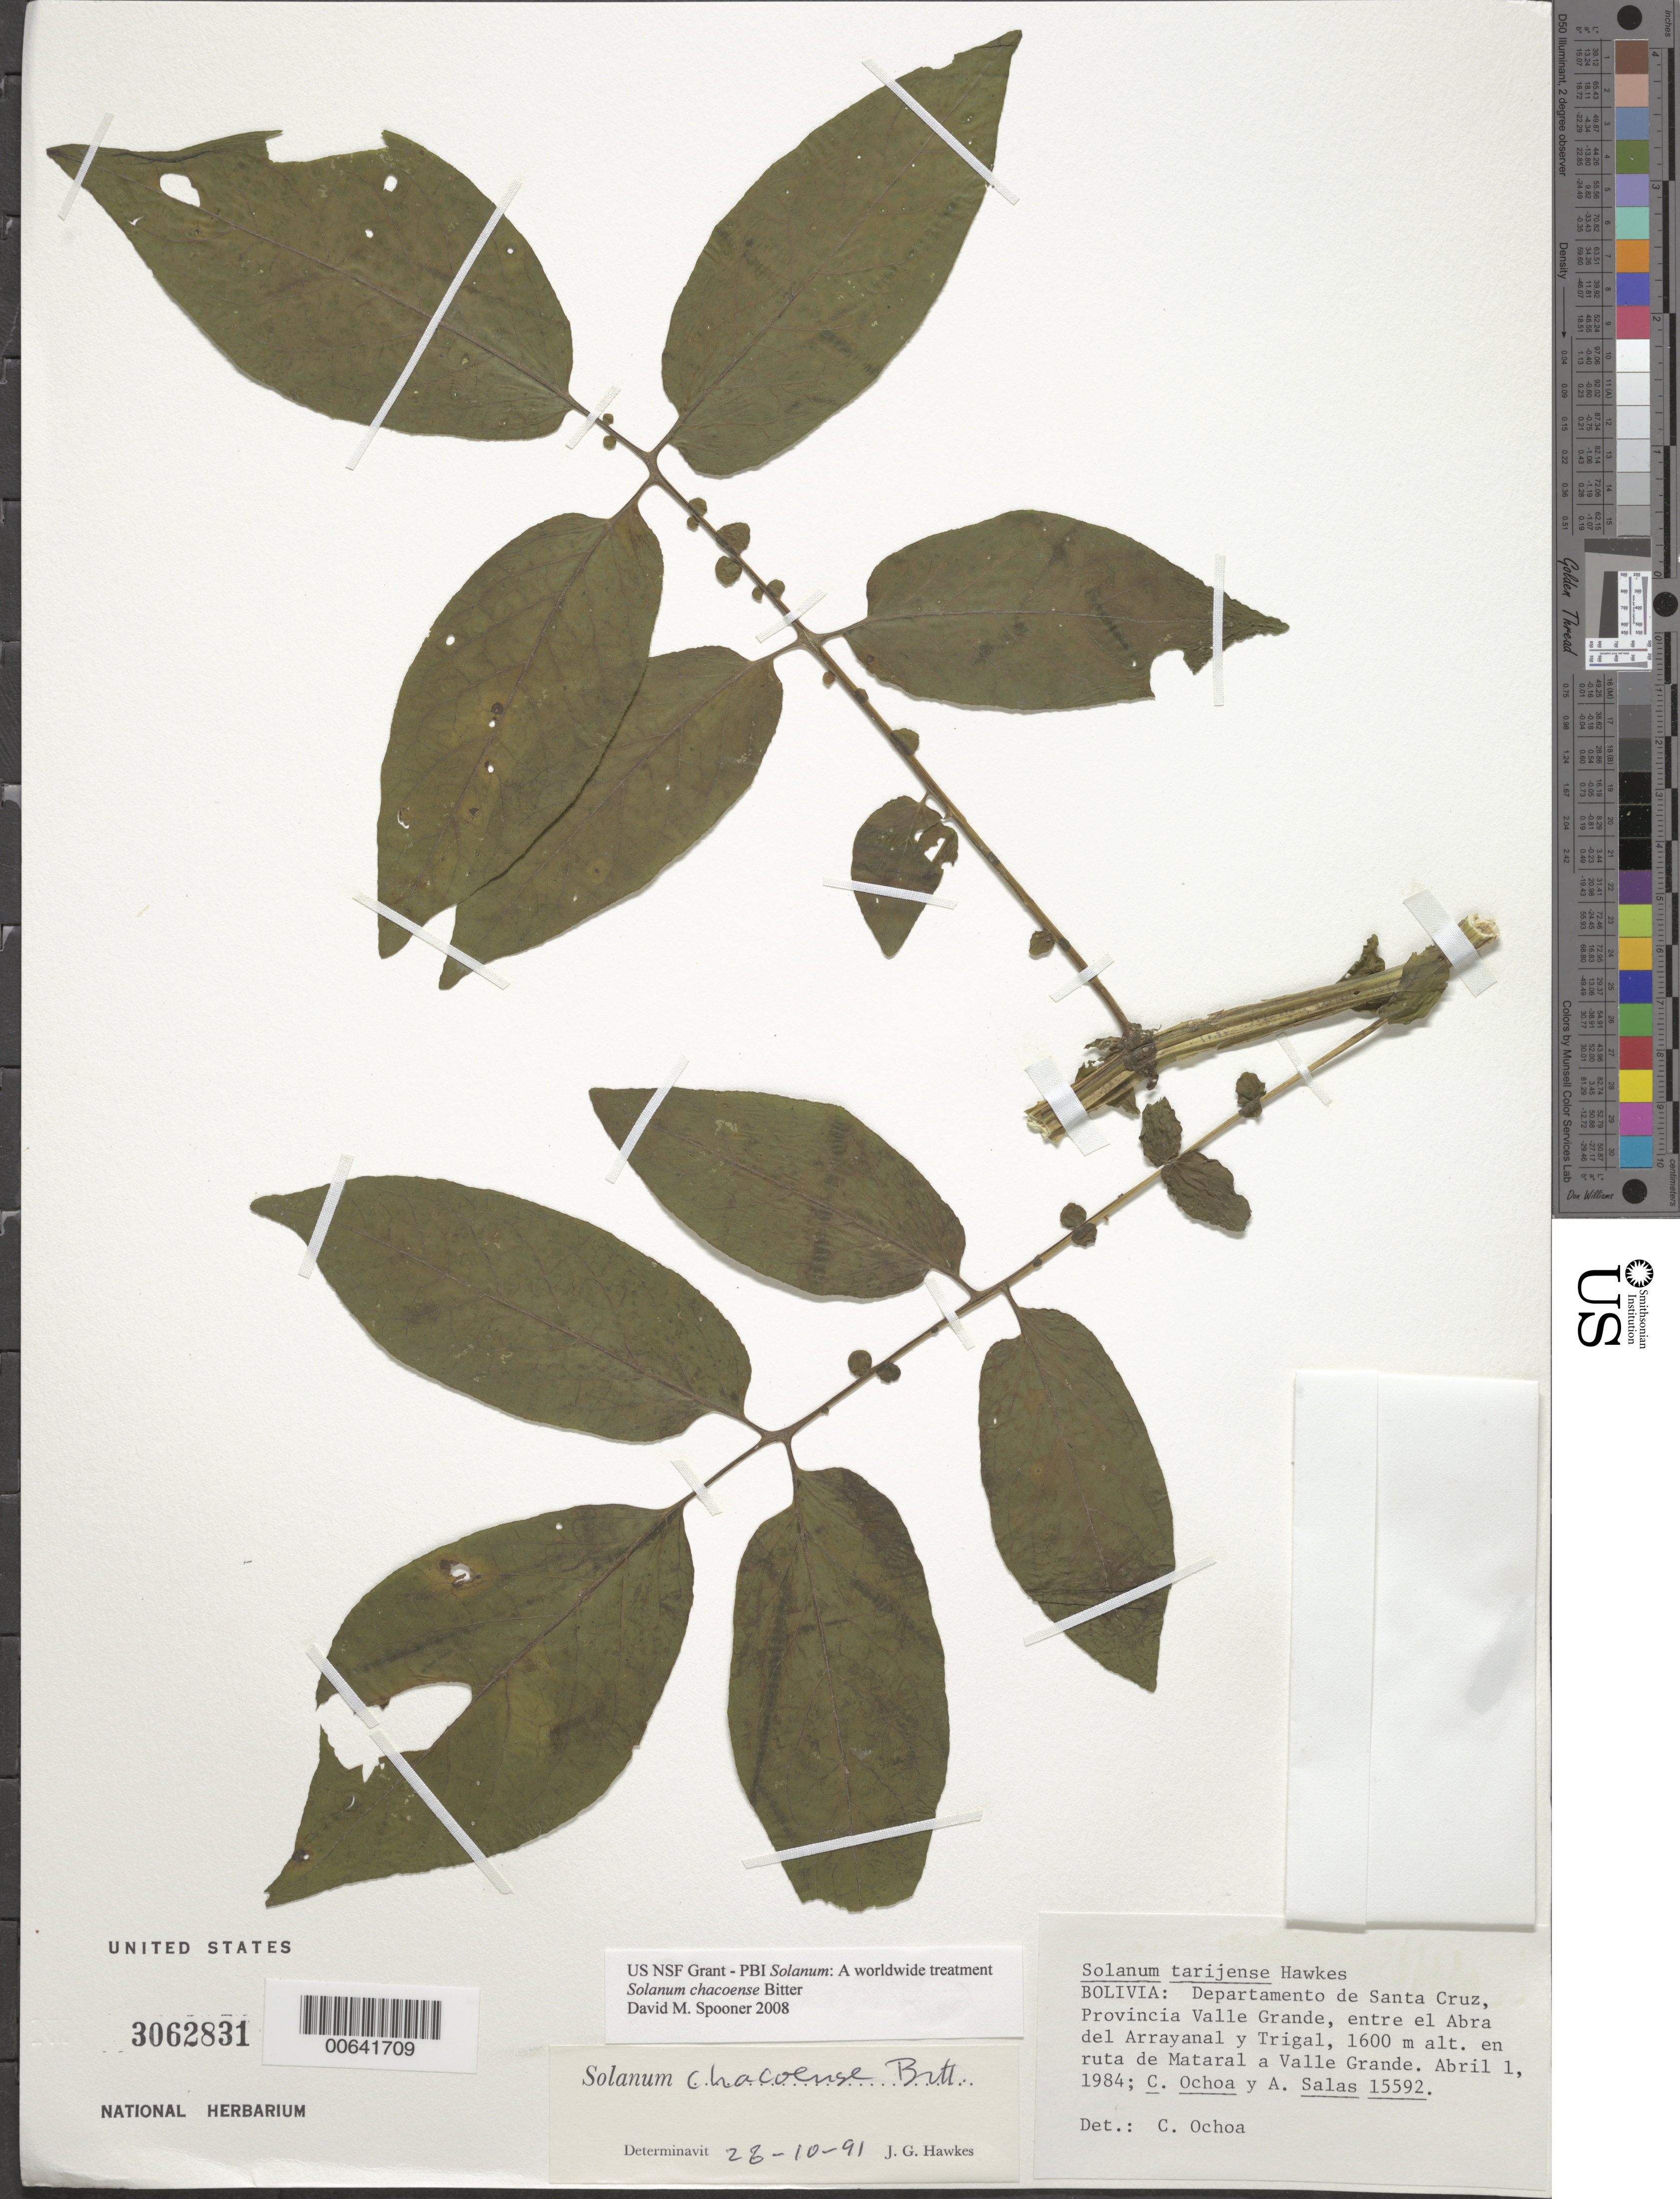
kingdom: Plantae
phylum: Tracheophyta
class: Magnoliopsida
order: Solanales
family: Solanaceae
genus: Solanum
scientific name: Solanum chacoense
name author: Bitt.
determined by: Hawkes, J. G.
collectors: C. M. Ochoa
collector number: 15592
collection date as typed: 01 Apr 1984 or 04 Jan 1984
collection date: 1984-01-04 or 1984-04-01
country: Bolivia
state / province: Santa Cruz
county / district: Vallegrande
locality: Entre Abra del Arrayanal y El Trigal. Ruta de Mataral a Valle Grande.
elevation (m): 1600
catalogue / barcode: US 3062831